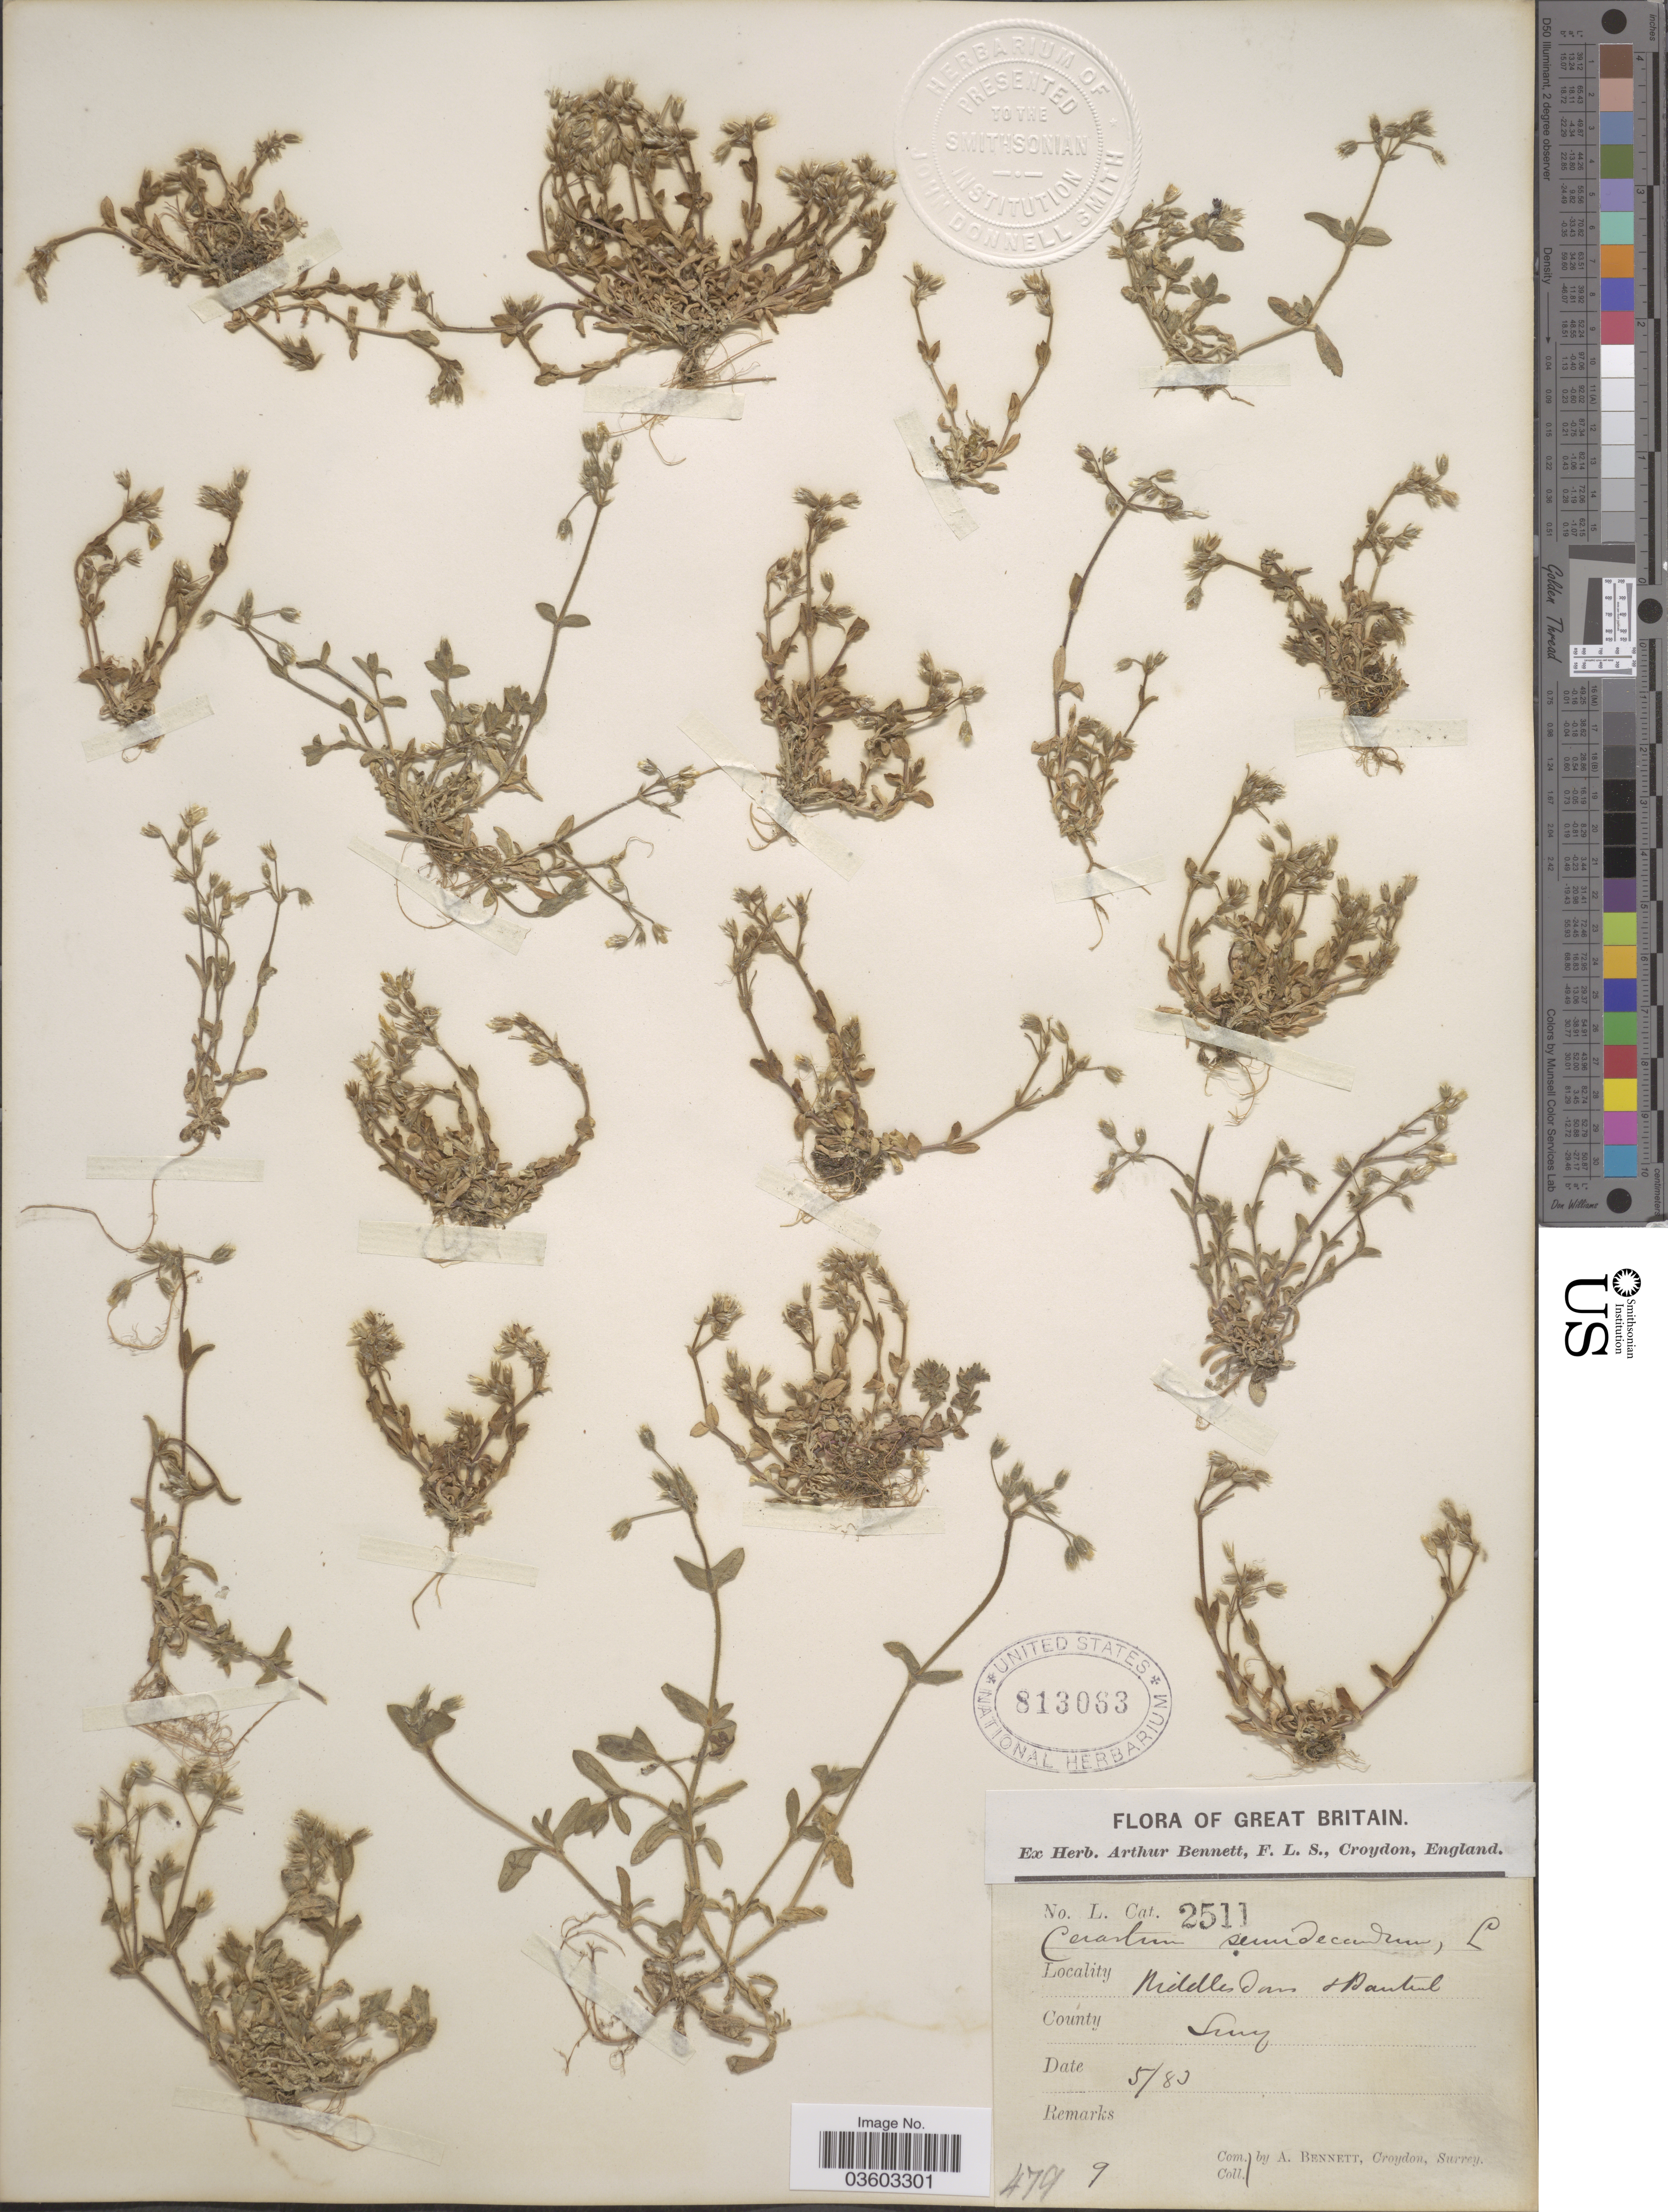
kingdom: Plantae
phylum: Tracheophyta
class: Magnoliopsida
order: Caryophyllales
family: Caryophyllaceae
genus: Cerastium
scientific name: Cerastium semidecandrum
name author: L.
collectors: A. Bennett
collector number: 479/9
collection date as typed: Transcribed d/m/y: /5/83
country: United Kingdom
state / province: England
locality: Great Britain. Riddlesdown and Sanderstead. County Surrey.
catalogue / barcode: US 813063